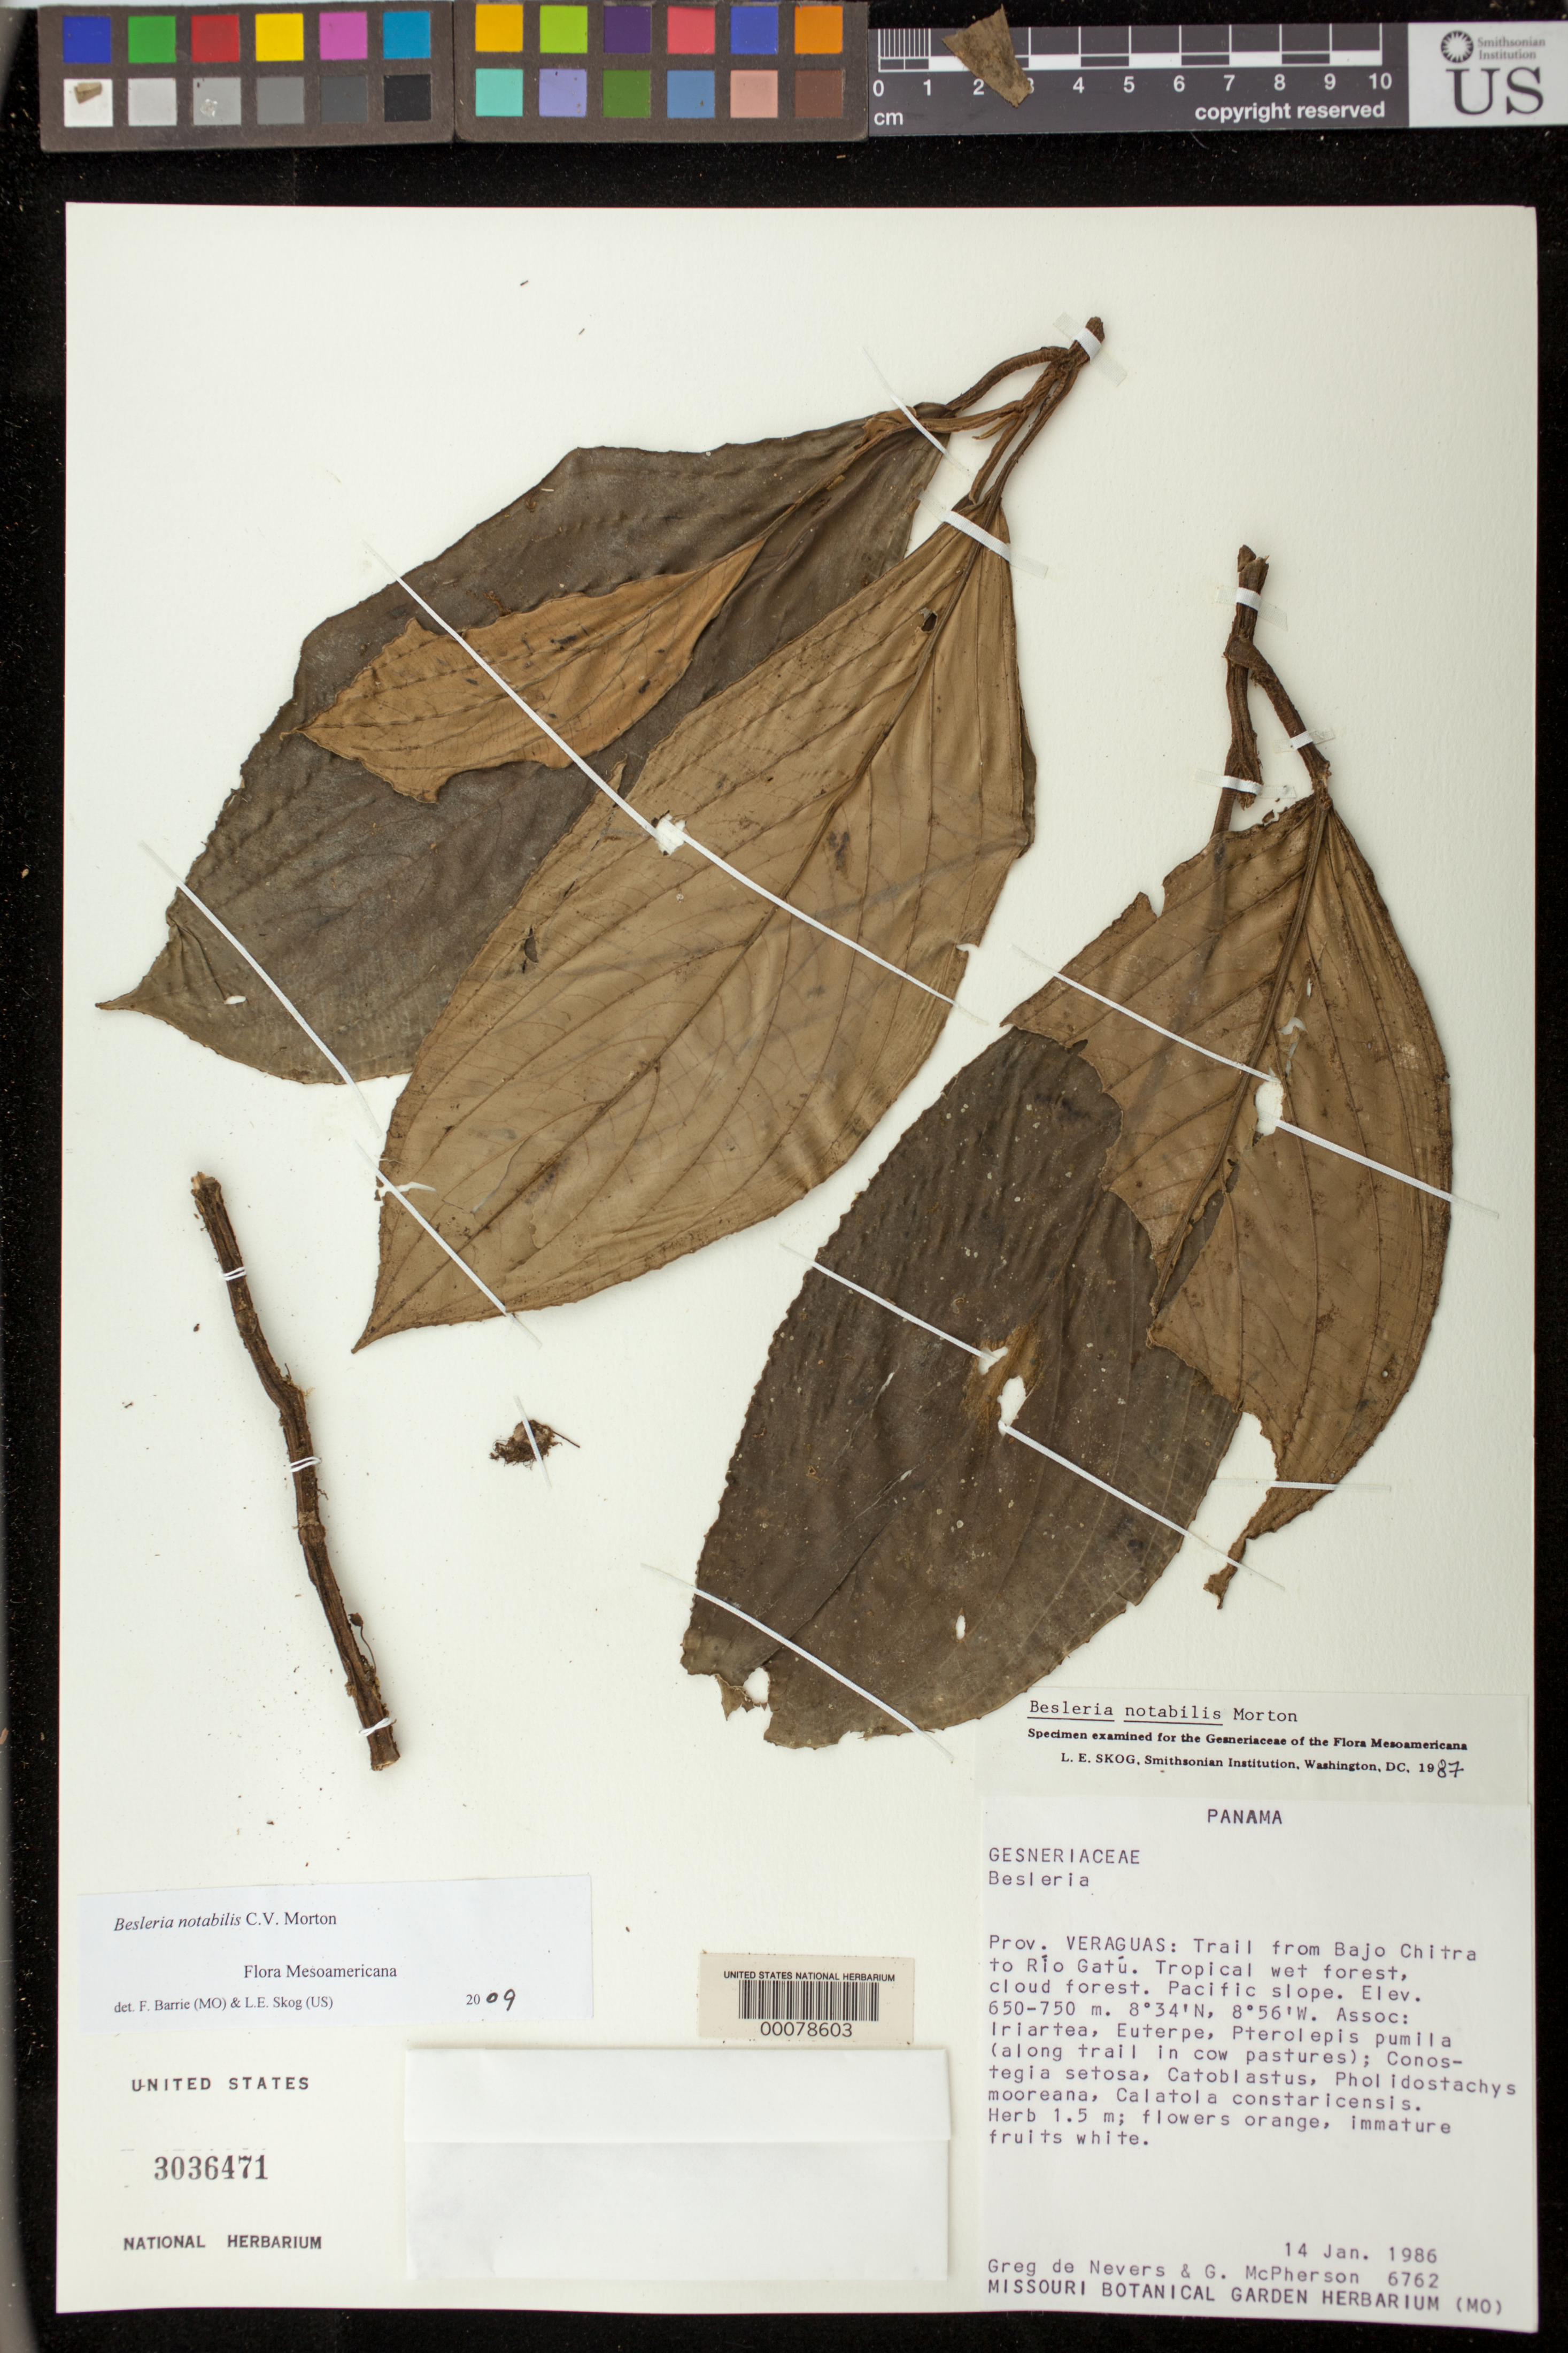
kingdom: Plantae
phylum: Tracheophyta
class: Magnoliopsida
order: Lamiales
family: Gesneriaceae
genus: Besleria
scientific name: Besleria notabilis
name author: C.V. Morton in Standl.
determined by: Skog, Laurence E.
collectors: G. C. de Nevers & G. D. McPherson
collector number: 6762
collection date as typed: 14 Jan 1986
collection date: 1986-01-14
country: Panama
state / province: Veraguas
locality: Trail from Bajo Chitra to Río Gatú, Pacific slope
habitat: Tropical wet forest, cloud forest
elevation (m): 650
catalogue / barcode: US 3036471